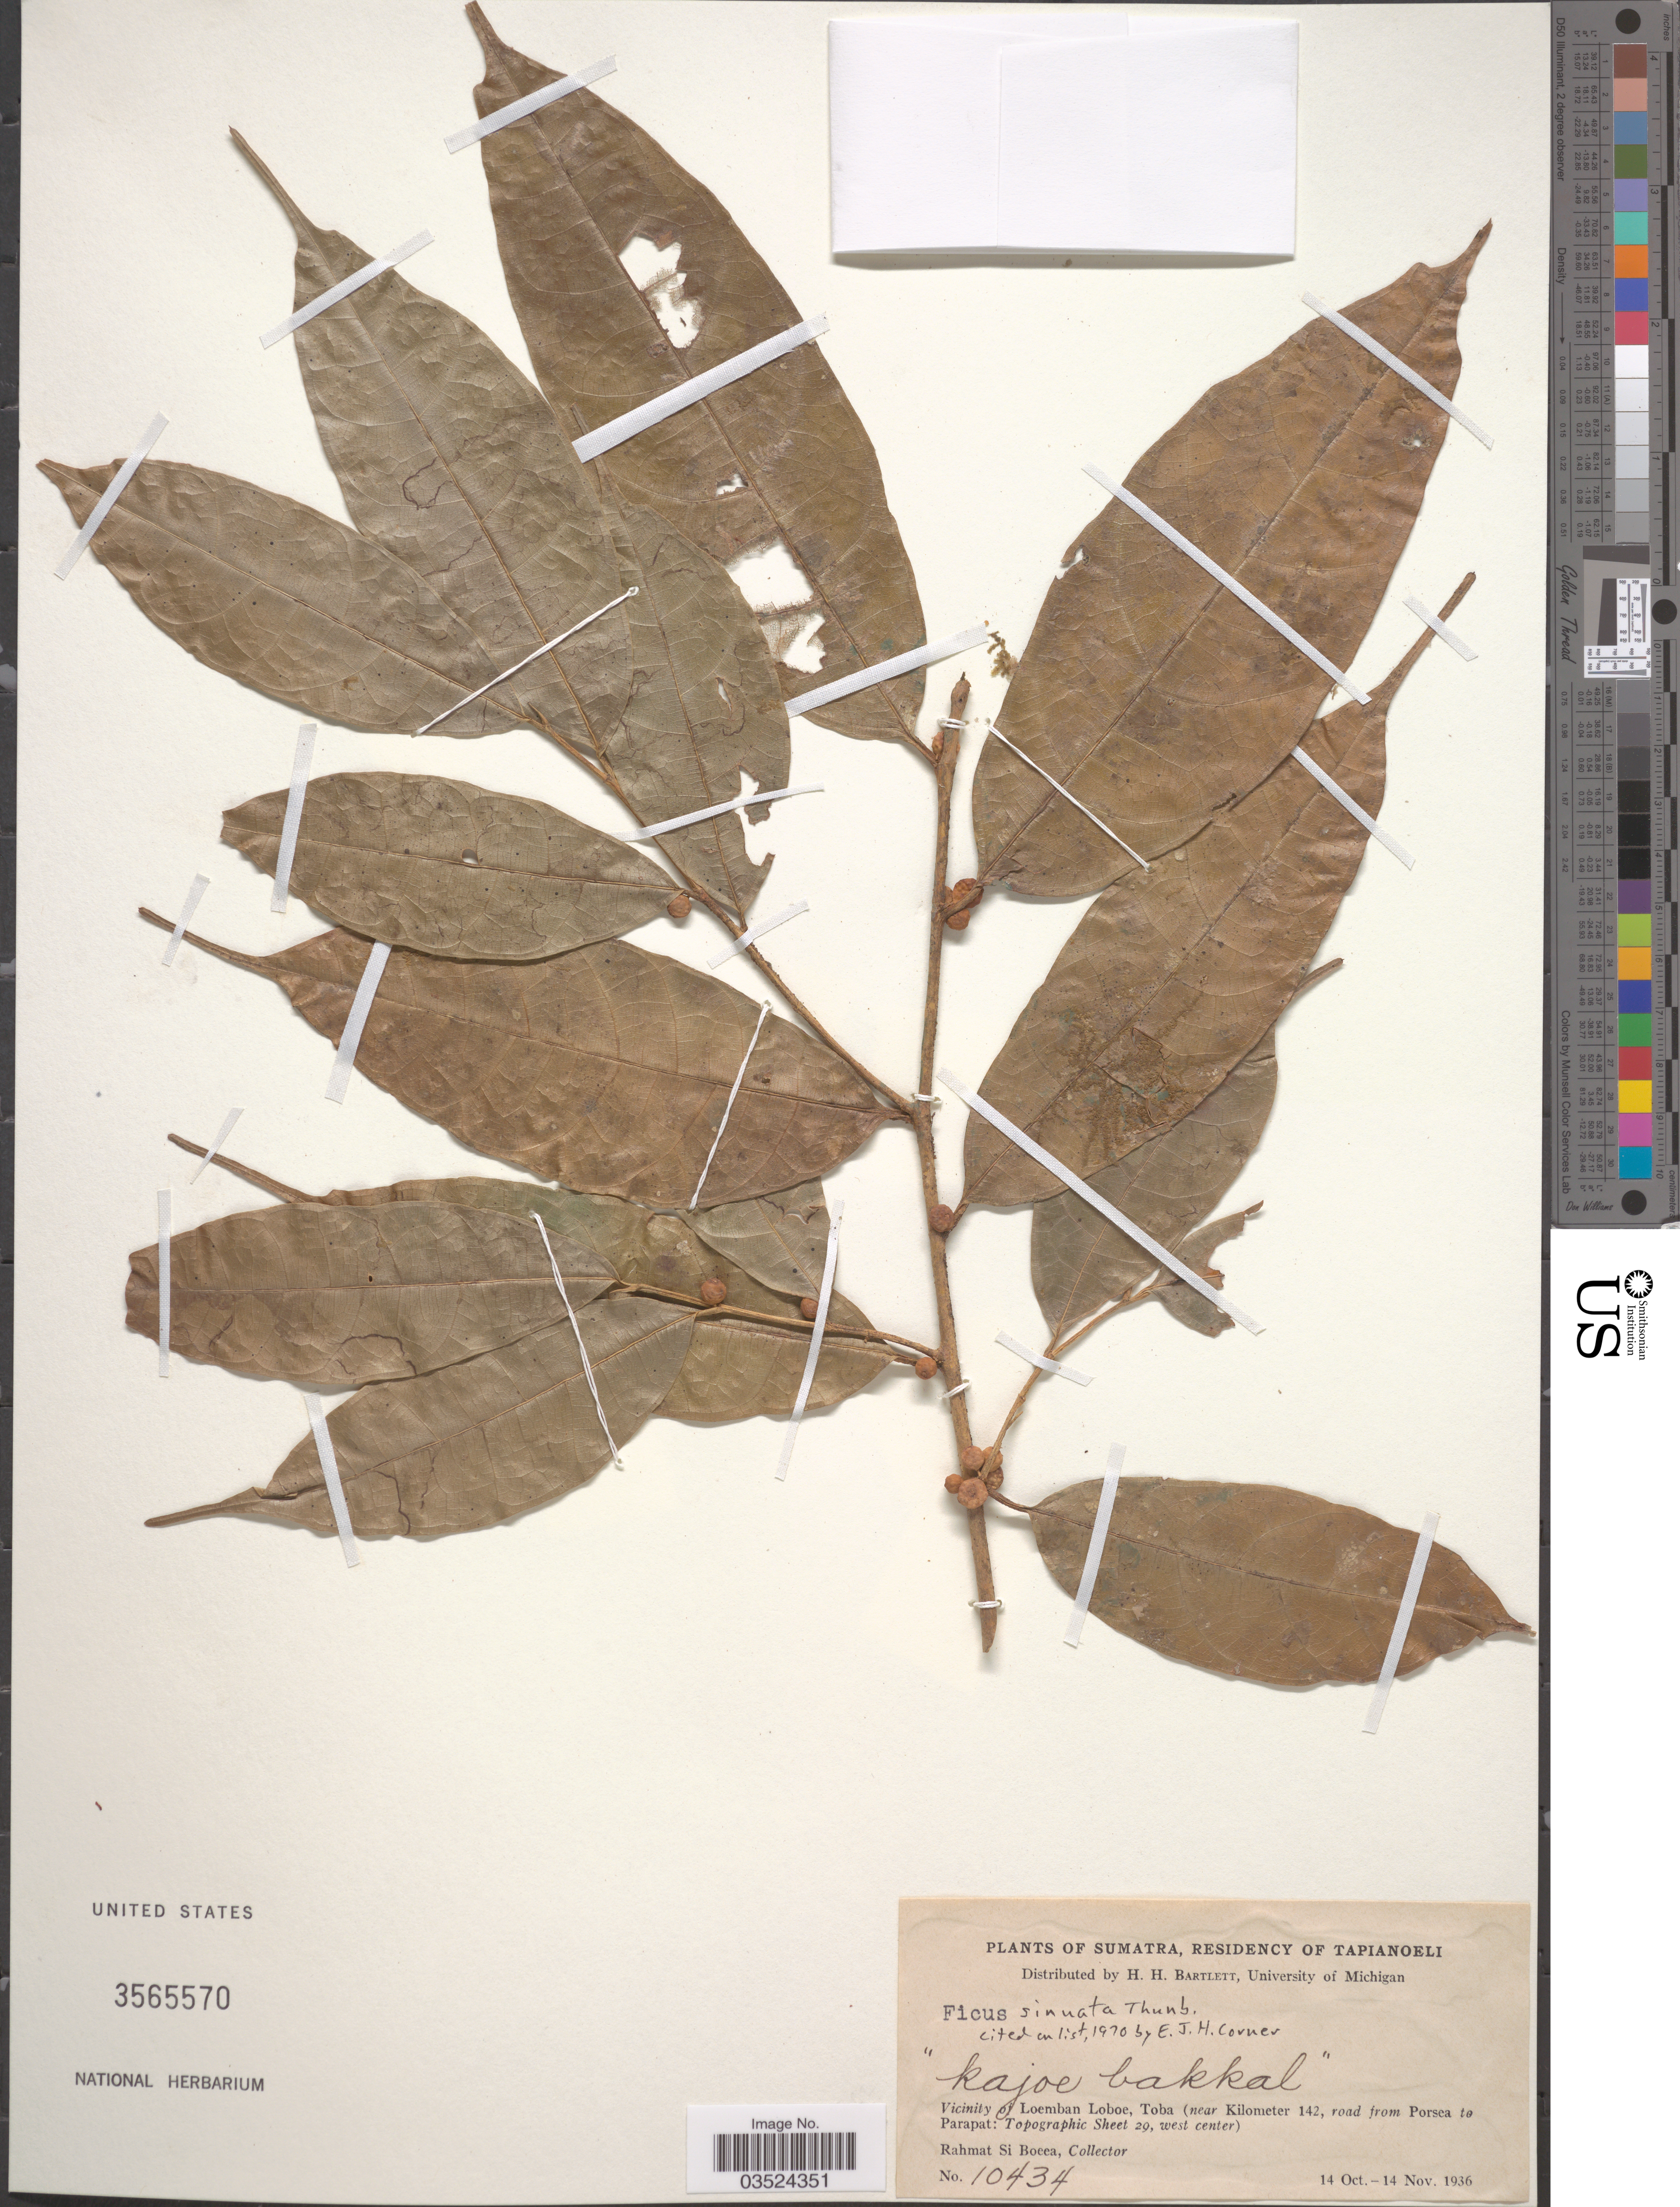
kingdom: Plantae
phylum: Tracheophyta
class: Magnoliopsida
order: Rosales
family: Moraceae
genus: Ficus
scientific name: Ficus sinuata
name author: Thunb.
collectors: Rahmat Si Boeea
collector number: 10434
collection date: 1936-10-14/1936-11-14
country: Indonesia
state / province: Sumatra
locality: Residency of Tapianoeli. Vicinity of Loemban Loboe, Toba (near Kilometer 142, road from Porsea to Parapat: Topographic Sheet 29, west center).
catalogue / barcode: US 3565570